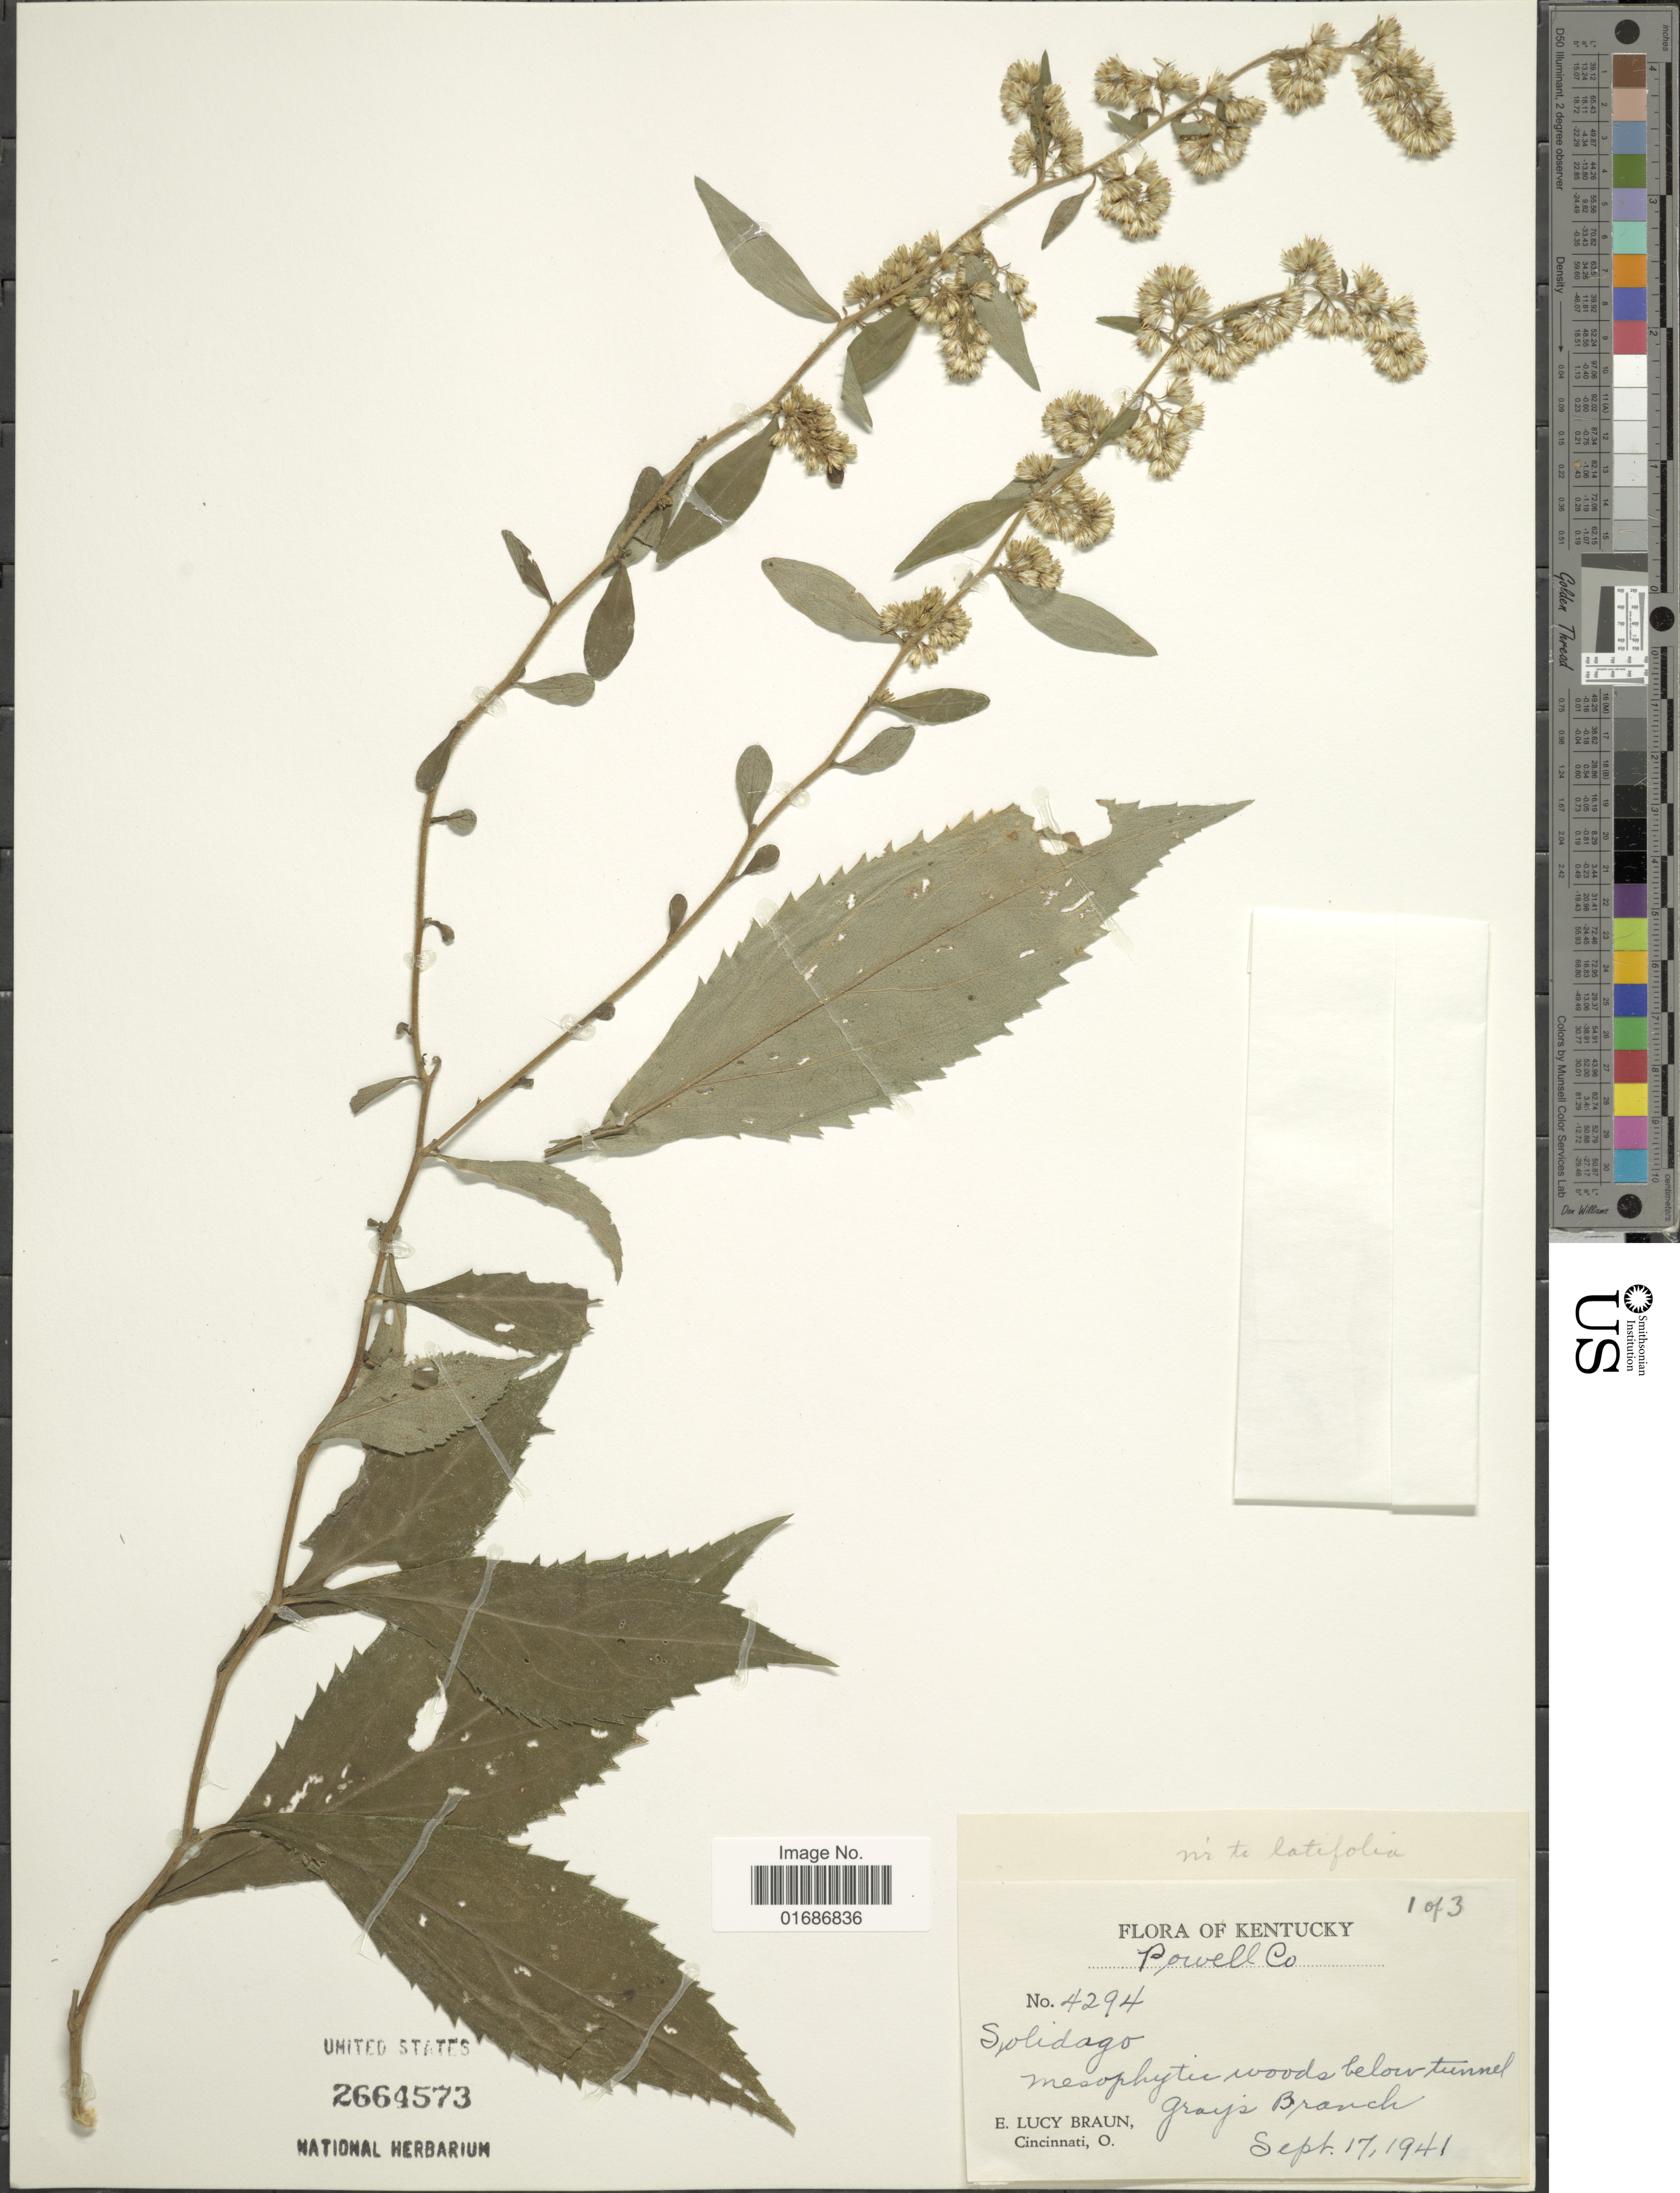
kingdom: Plantae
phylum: Tracheophyta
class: Magnoliopsida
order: Asterales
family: Asteraceae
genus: Solidago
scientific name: Solidago flexicaulis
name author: L.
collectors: E. L. Braun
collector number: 4294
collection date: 1941-09-17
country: United States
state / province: Kentucky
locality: Powell Co, Mesophytic woods below tunnel, Grays Branch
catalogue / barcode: US 2664573